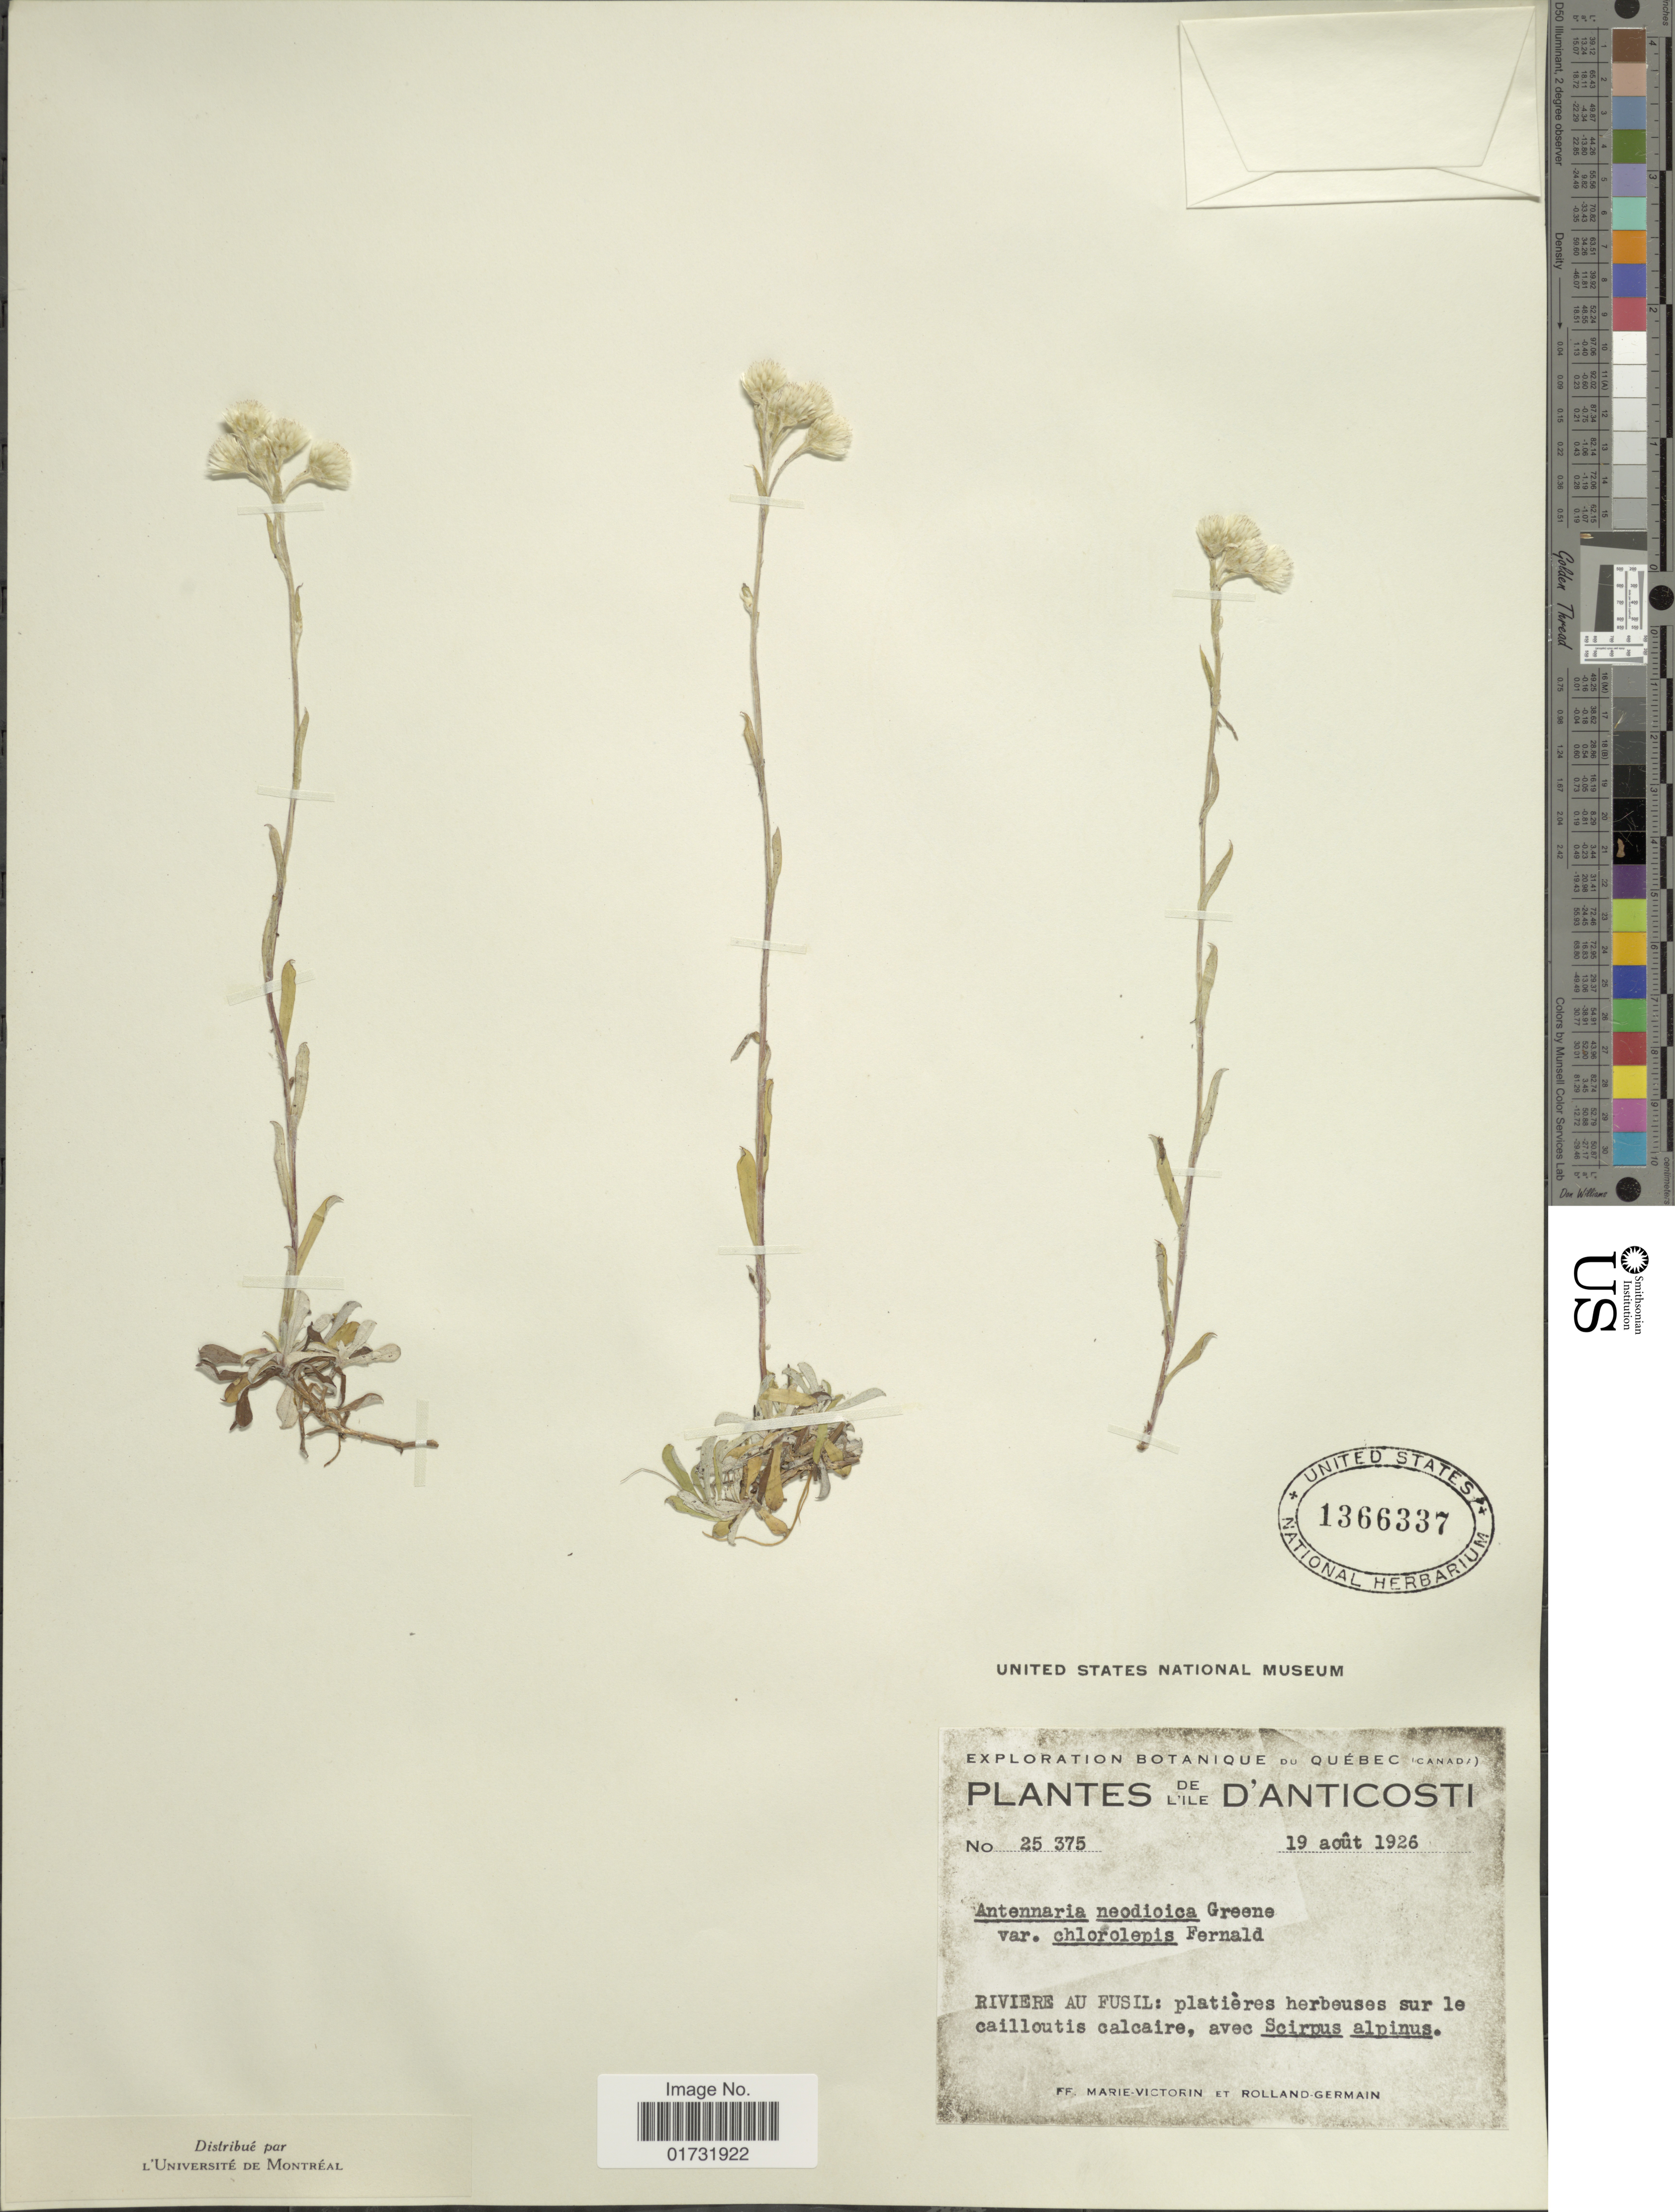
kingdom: Plantae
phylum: Tracheophyta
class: Magnoliopsida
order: Asterales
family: Asteraceae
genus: Antennaria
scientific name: Antennaria neodioica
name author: Greene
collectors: F. Marie-Victorin & Rolland-Germain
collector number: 25375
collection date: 1926-08-19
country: Canada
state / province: Quebec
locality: Riviere au Fusil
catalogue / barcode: US 1366337